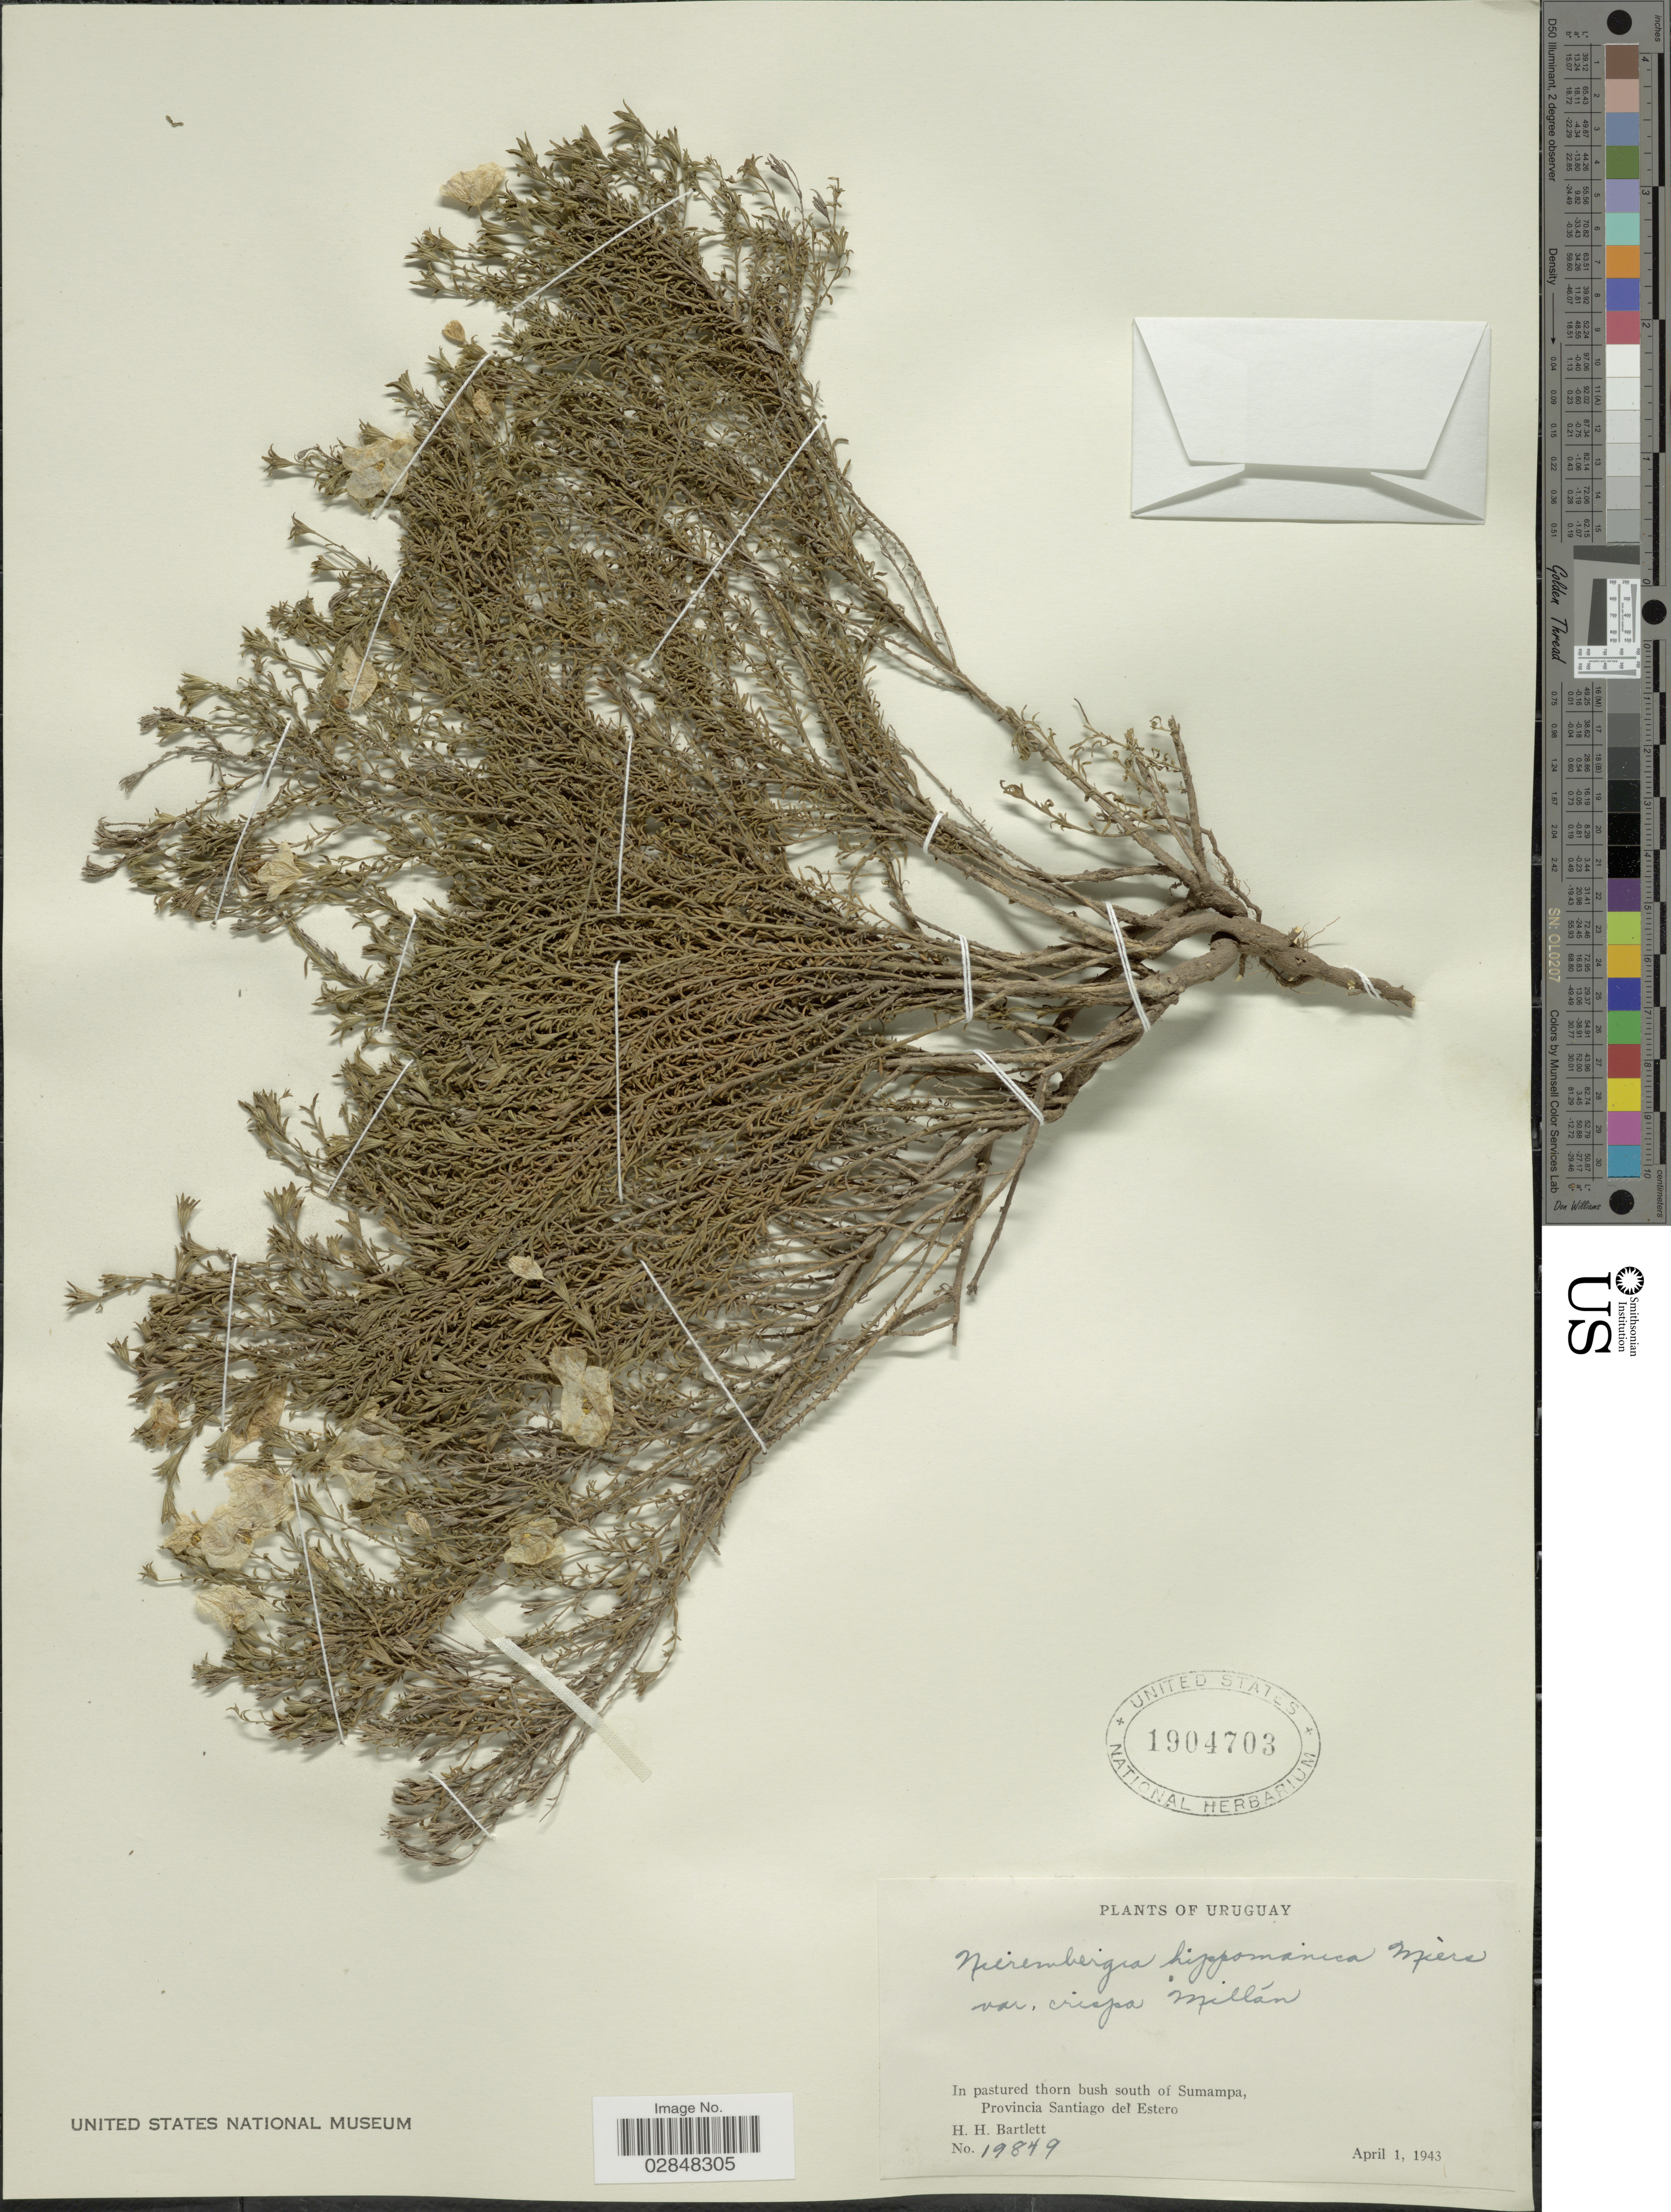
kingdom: Plantae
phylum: Tracheophyta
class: Magnoliopsida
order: Solanales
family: Solanaceae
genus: Nierembergia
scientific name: Nierembergia linariifolia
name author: Graham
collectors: H. H. Bartlett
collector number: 19849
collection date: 1943-04-01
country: Argentina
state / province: Santiago del Estero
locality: In pastured thorn bush south of Sumampa.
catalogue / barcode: US 1904703